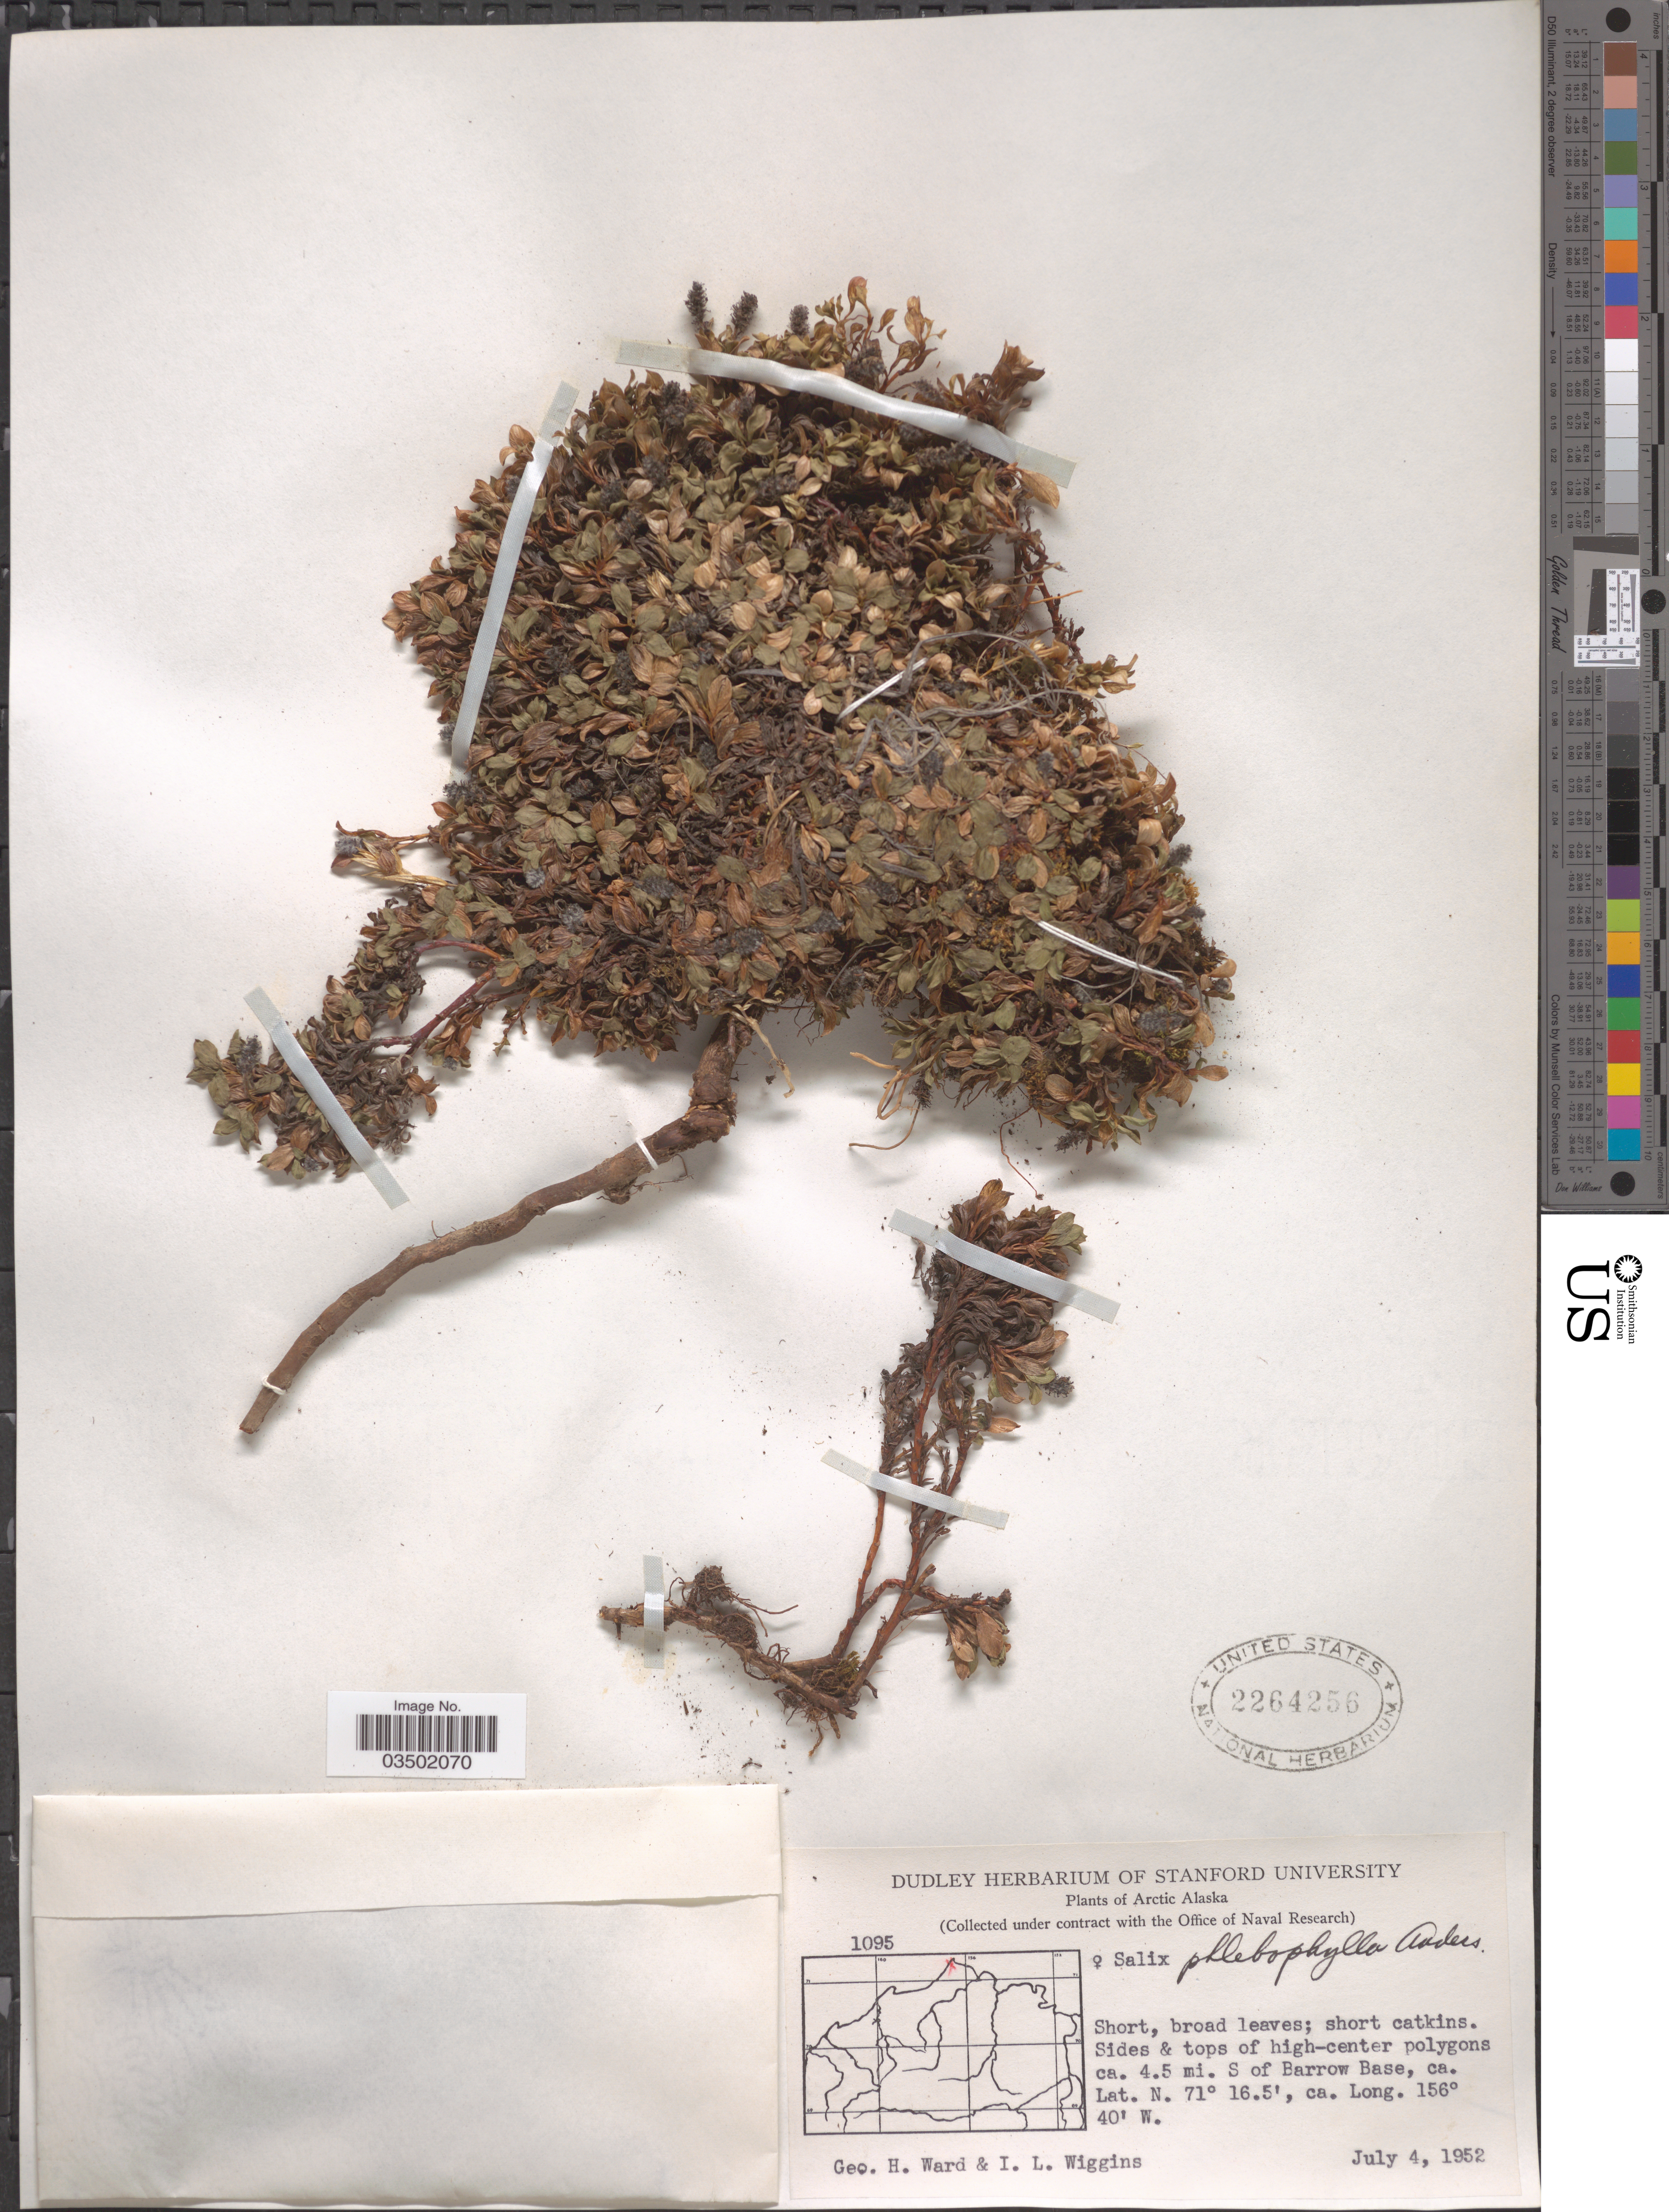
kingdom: Plantae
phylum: Tracheophyta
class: Magnoliopsida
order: Malpighiales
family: Salicaceae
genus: Salix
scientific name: Salix phlebophylla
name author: Andersson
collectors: G. H. Ward & I. L. Wiggins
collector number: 1095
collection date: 1952-07-04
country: United States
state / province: Alaska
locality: Arctic Alaska. Ca. 4.5 mi. S of Barrow Base.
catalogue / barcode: US 2264256